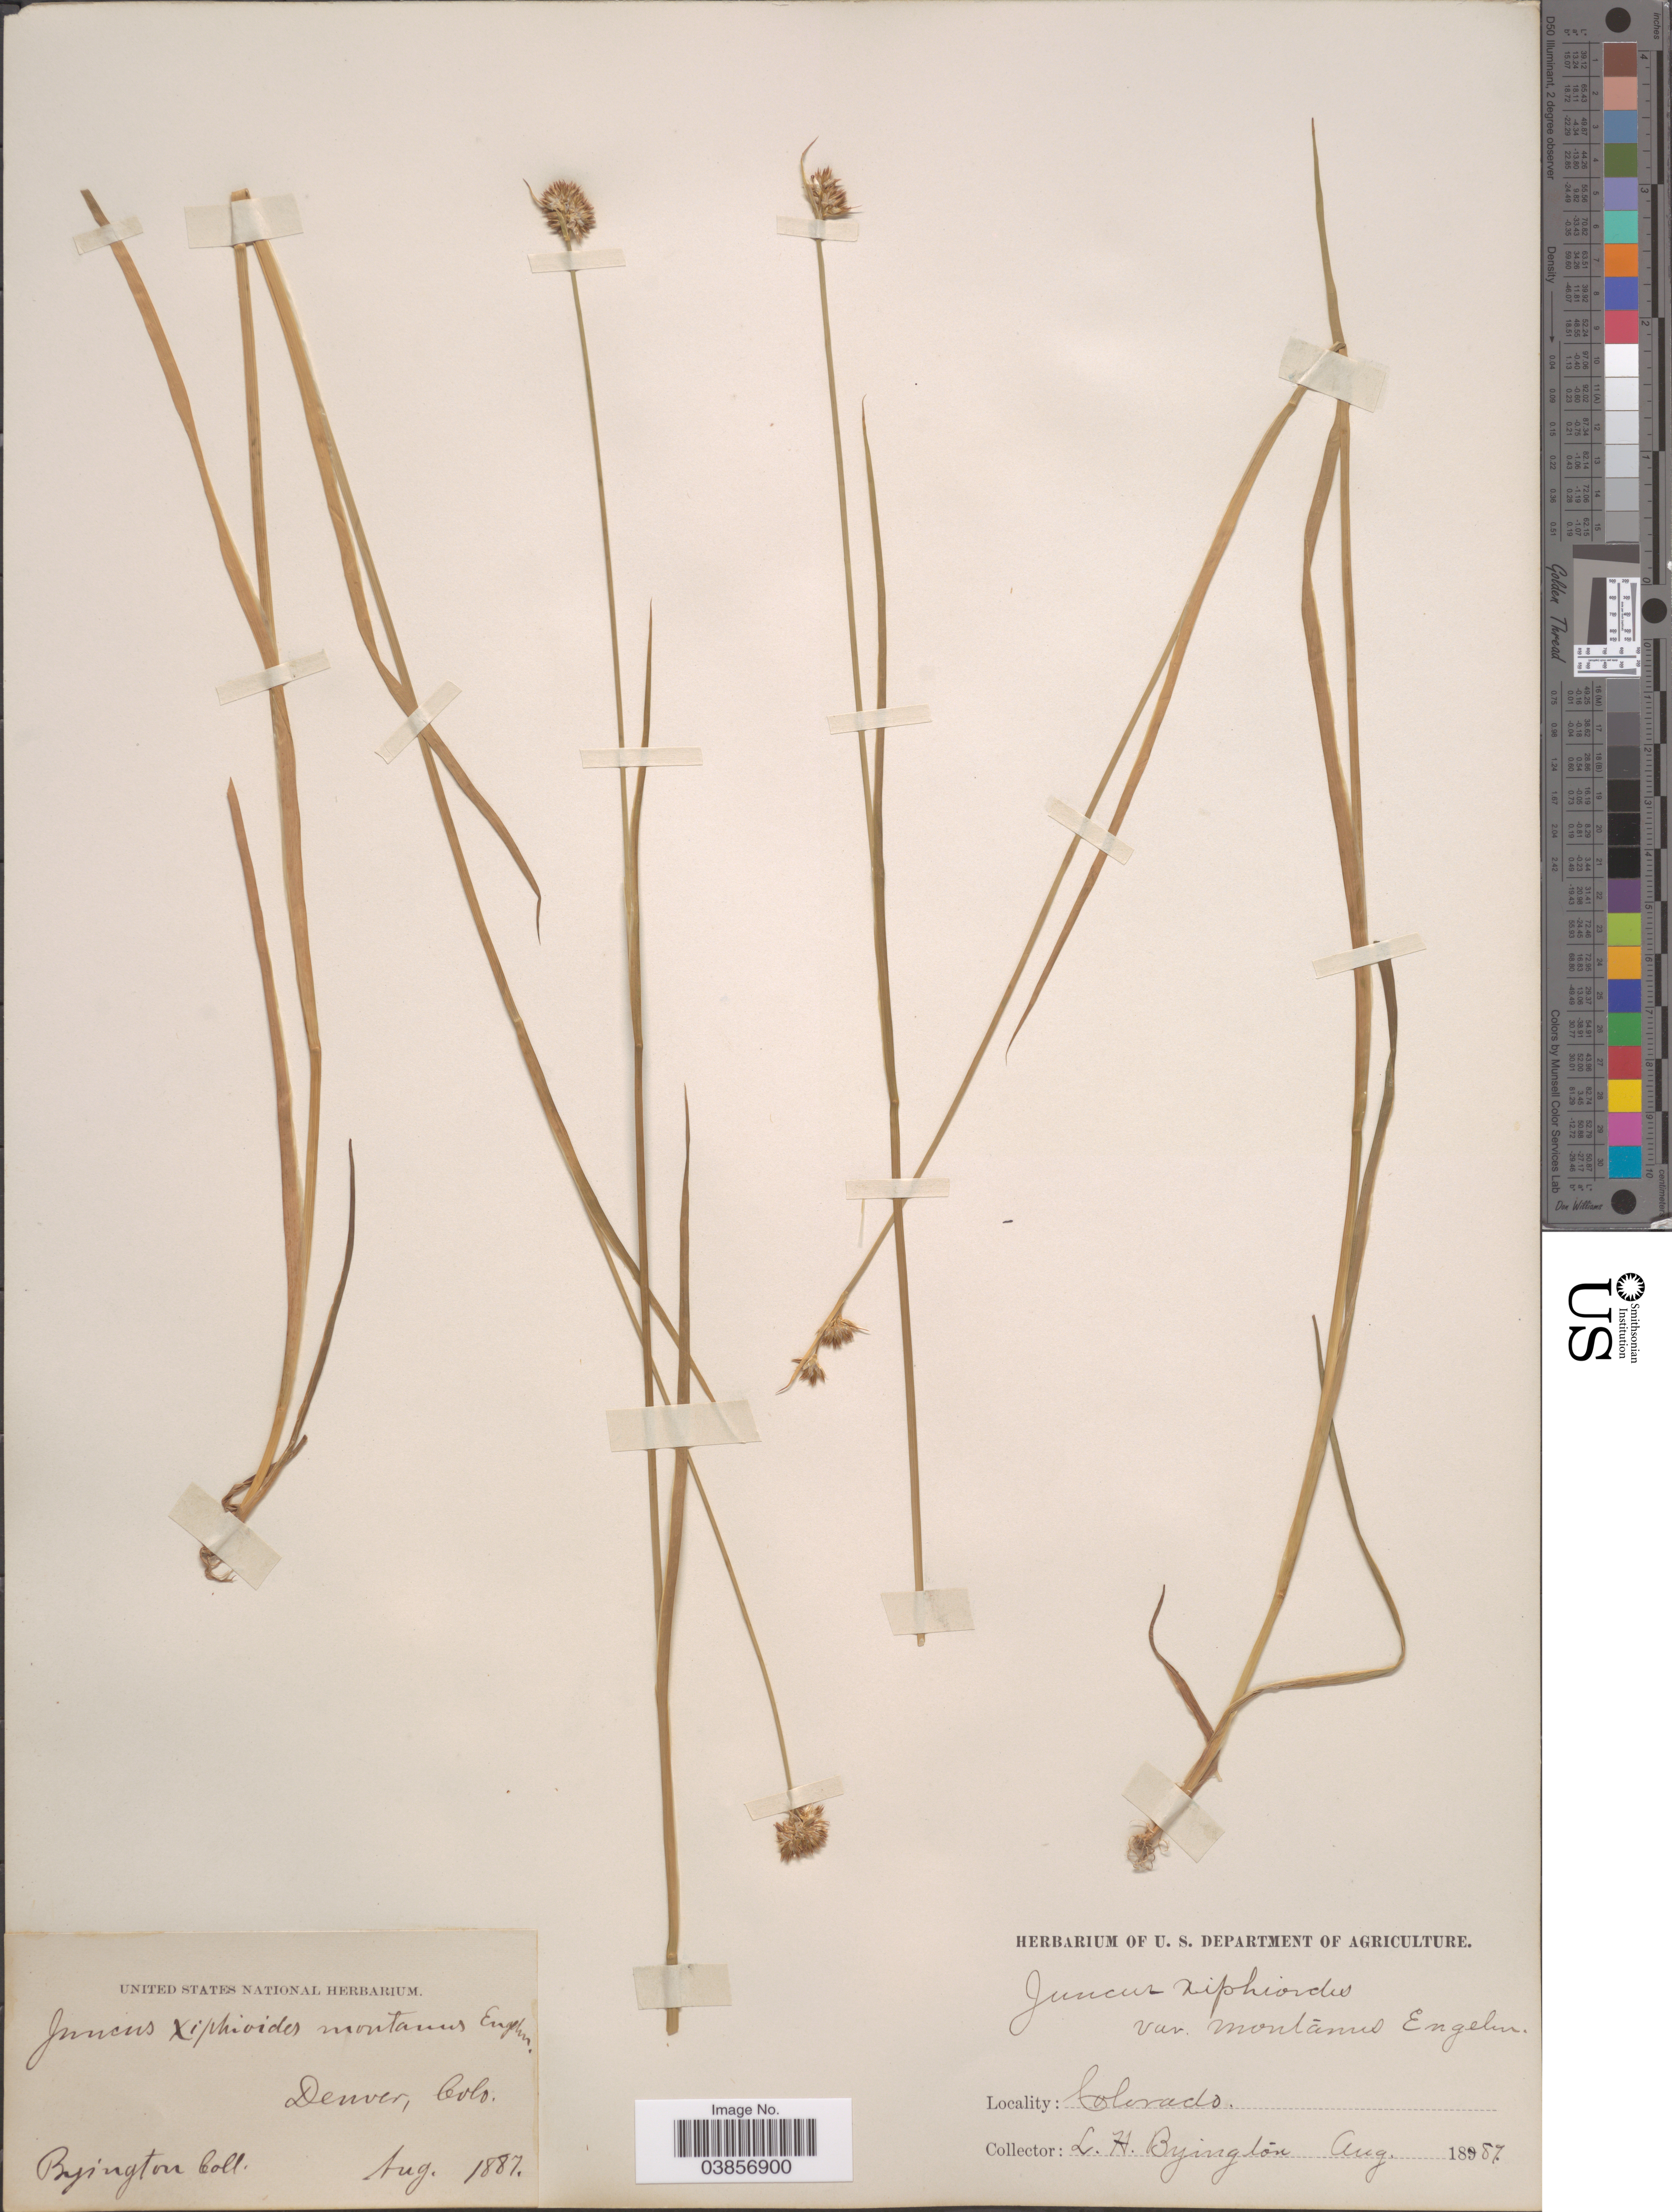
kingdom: Plantae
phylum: Tracheophyta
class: Liliopsida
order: Poales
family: Juncaceae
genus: Juncus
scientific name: Juncus saximontanus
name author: A. Nelson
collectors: L. Byington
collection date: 1887-08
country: United States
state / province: Colorado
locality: Denver.